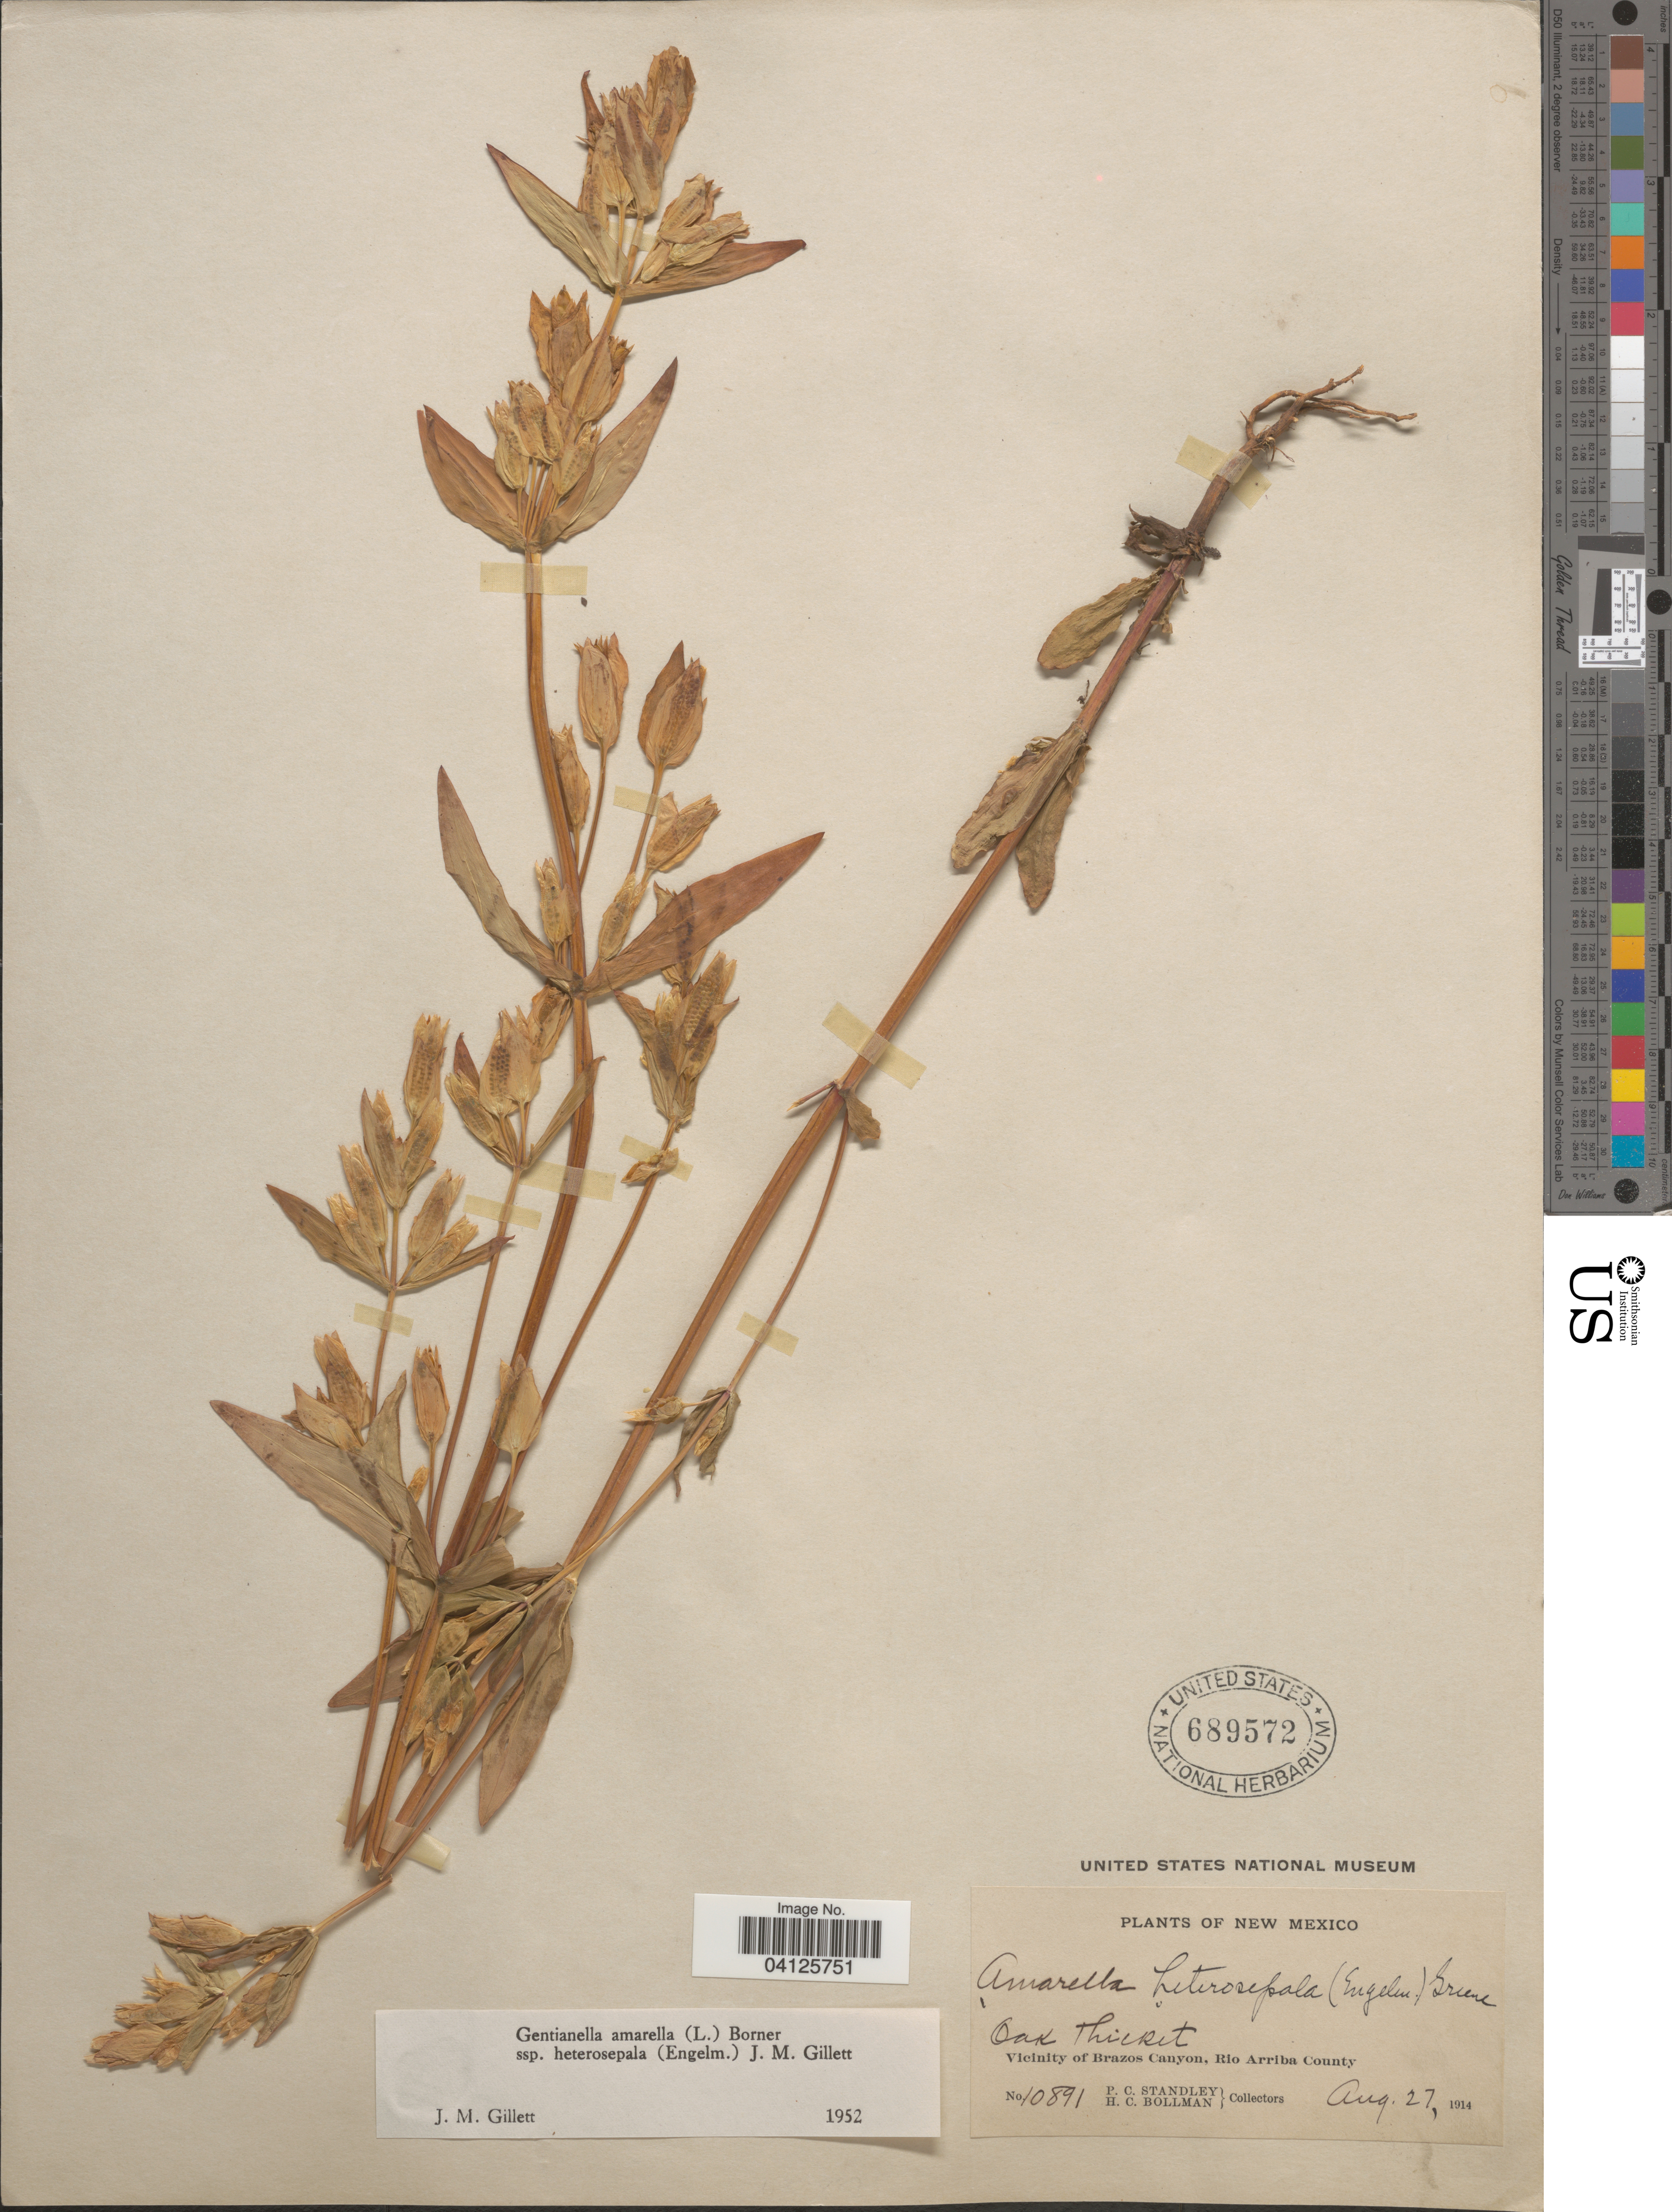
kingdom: Plantae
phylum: Tracheophyta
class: Magnoliopsida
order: Gentianales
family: Gentianaceae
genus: Gentianella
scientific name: Gentianella amarella subsp. heterosepala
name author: (Engelm.) J.M. Gillet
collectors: P. C. Standley & H. C. Bollman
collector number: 10891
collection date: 1914-08-27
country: United States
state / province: New Mexico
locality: Vicinity of Brazos Canyon, Rio Arriba County.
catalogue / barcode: US 689572